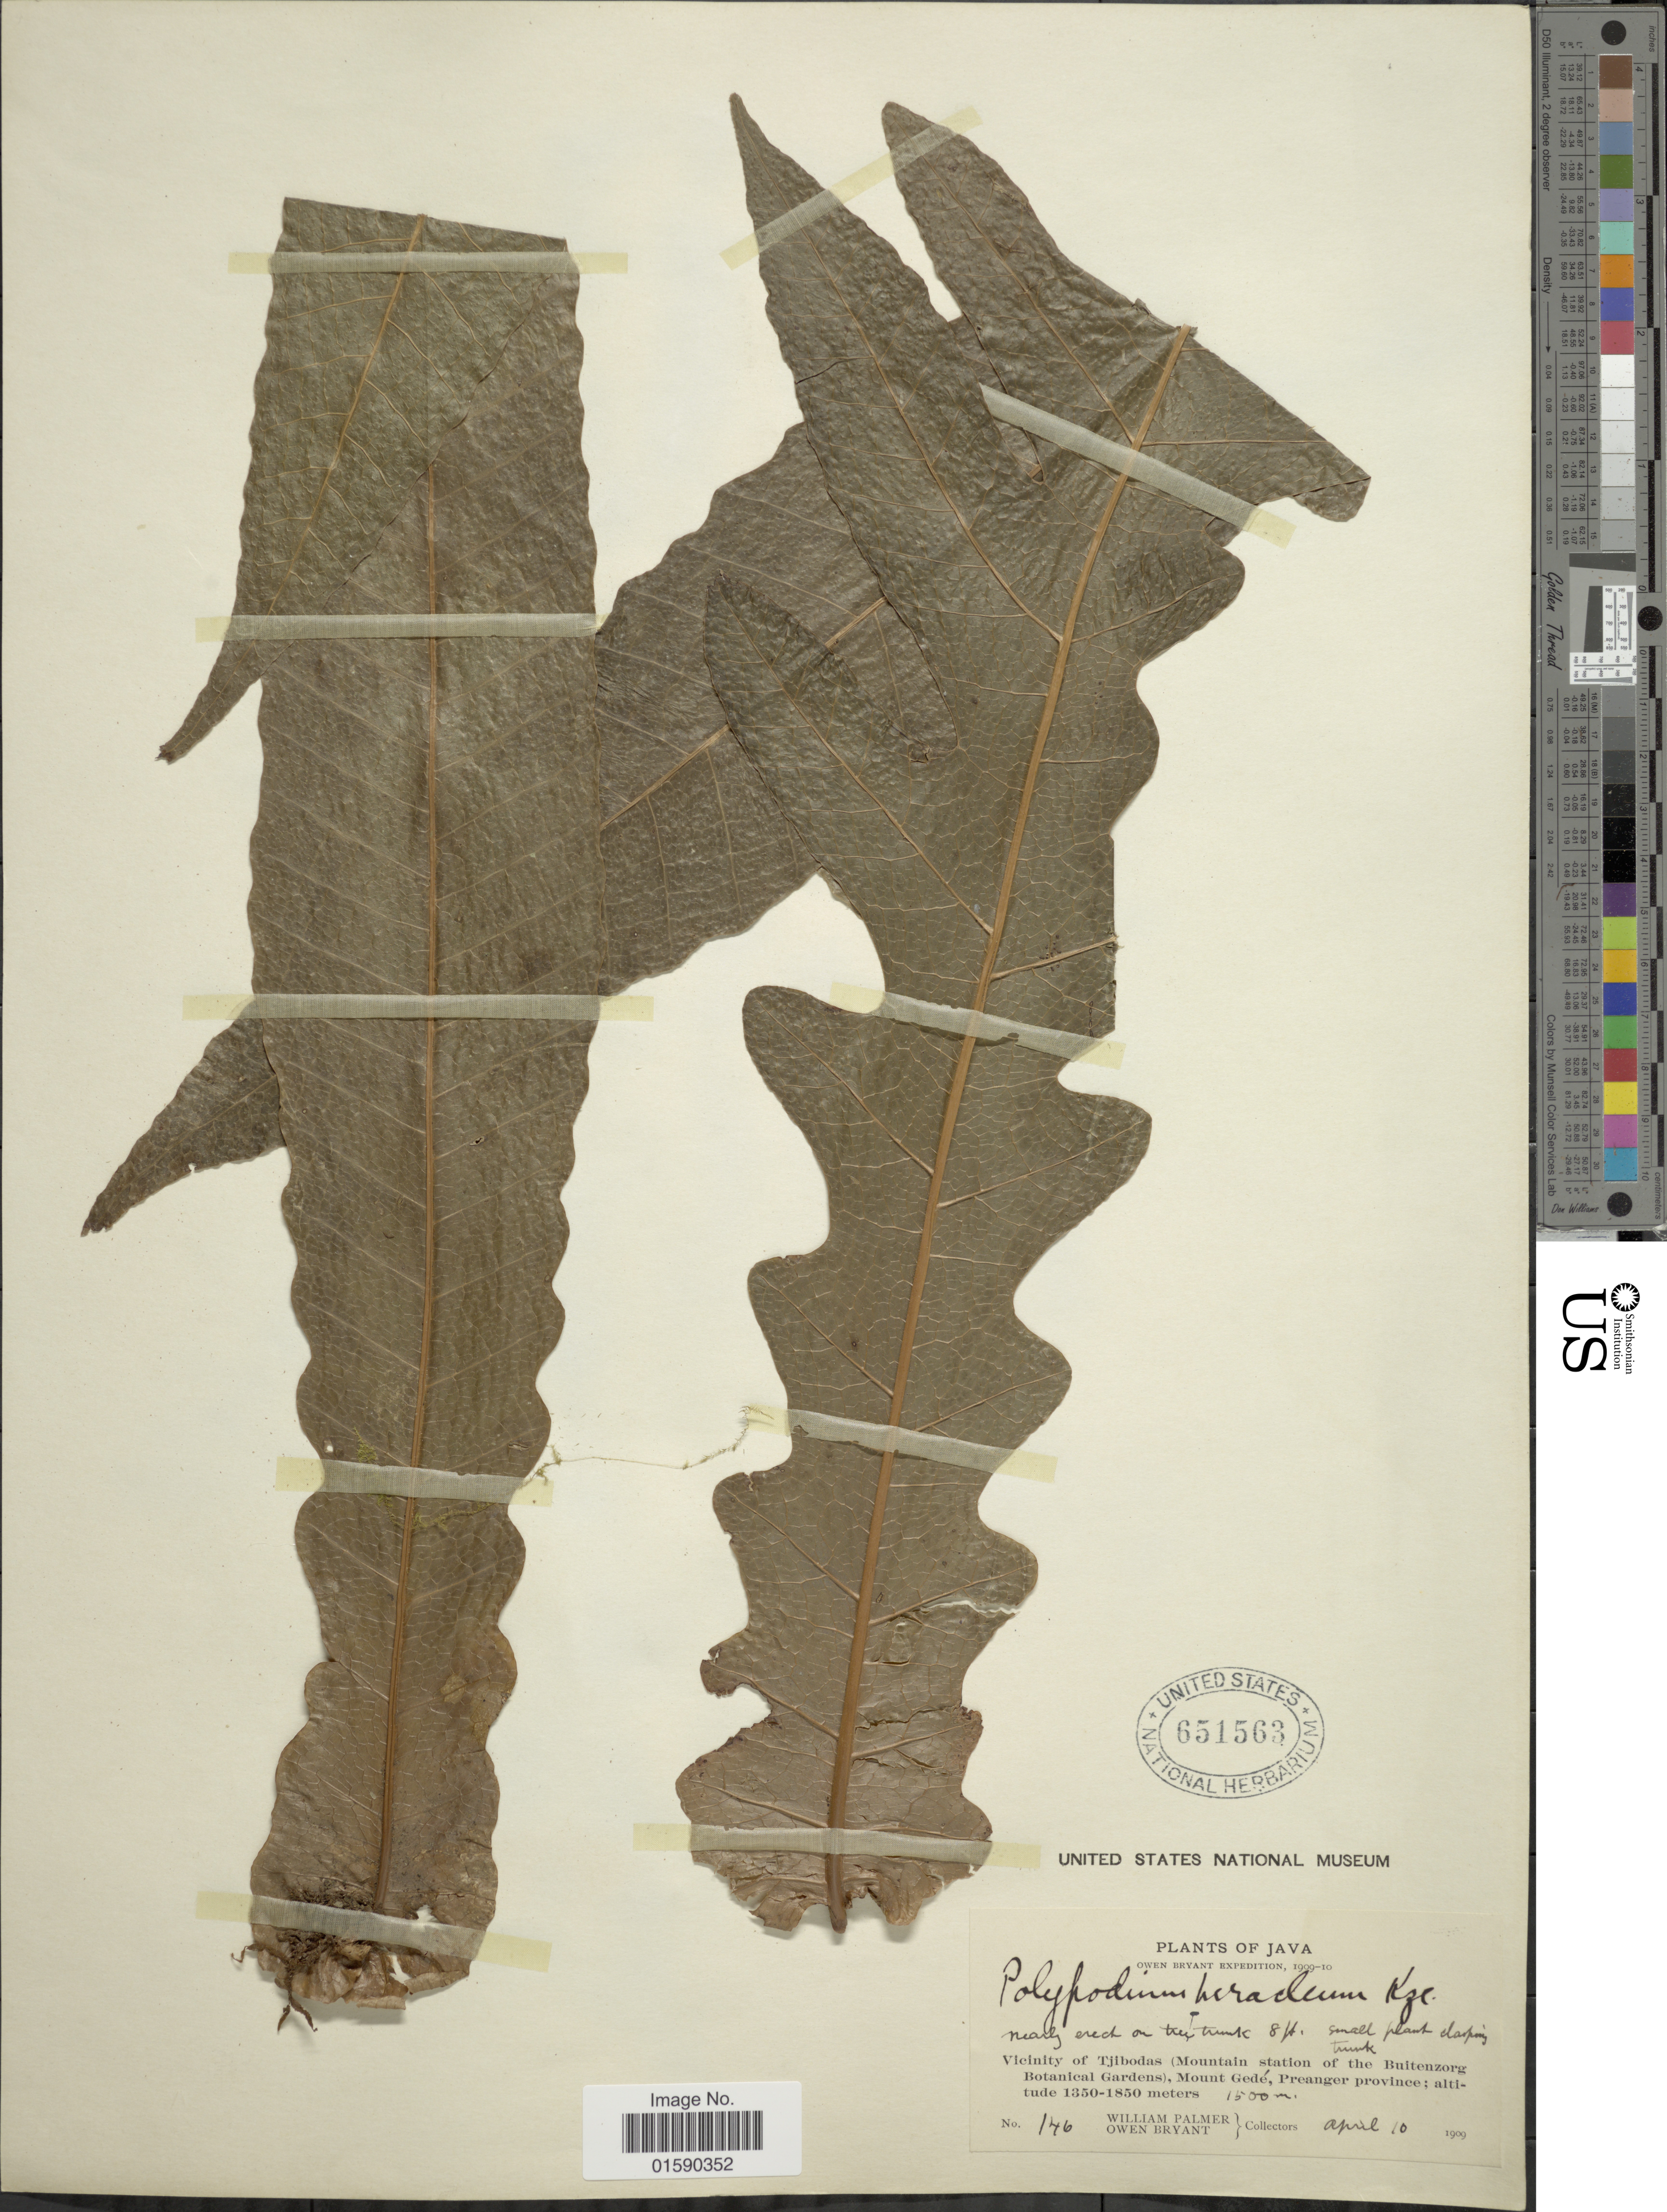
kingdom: Plantae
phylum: Tracheophyta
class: Polypodiopsida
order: Polypodiales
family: Polypodiaceae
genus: Aglaomorpha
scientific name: Aglaomorpha heraclea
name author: (Kunze) Copel.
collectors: W. Palmer & O. Bryant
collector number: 146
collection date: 1909-04-10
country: Indonesia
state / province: Java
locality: Java, Vicinity of Tjibodas (Mountain station of the Buitenzorg Botanical Gardens), Mount Gede, Preanger province.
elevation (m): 1500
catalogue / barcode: US 651563